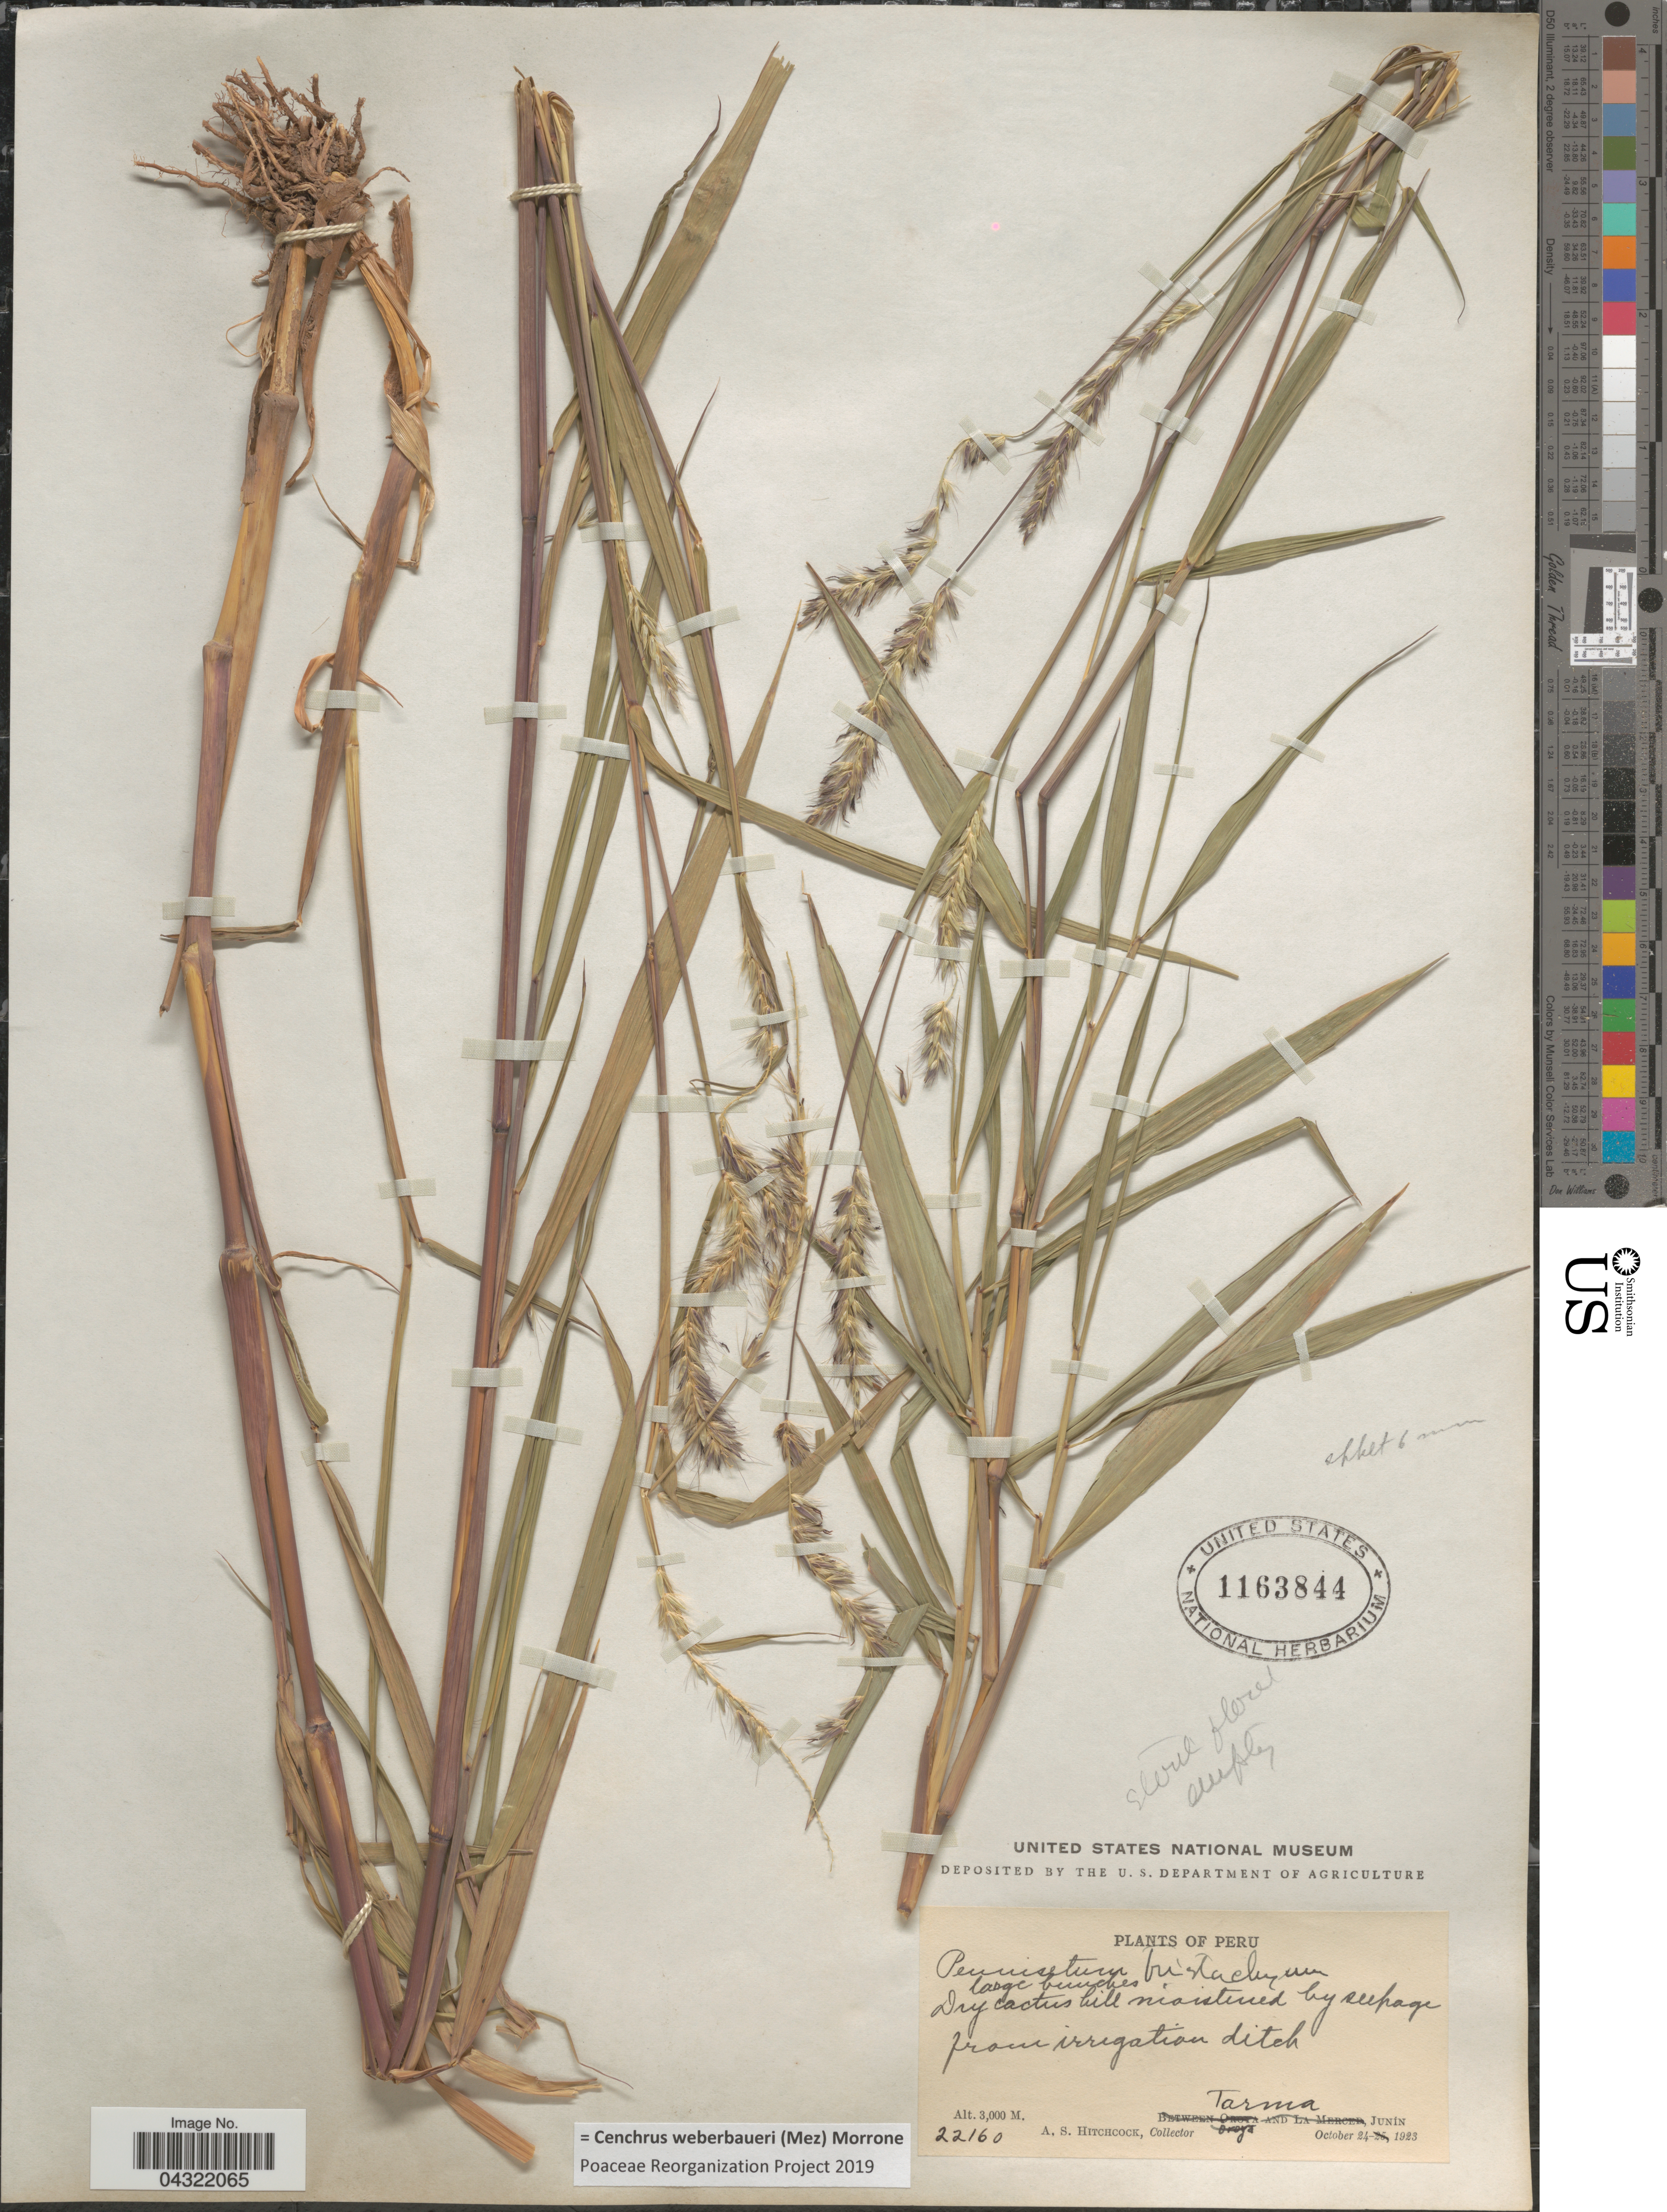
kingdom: Plantae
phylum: Tracheophyta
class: Liliopsida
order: Poales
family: Poaceae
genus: Cenchrus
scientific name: Cenchrus weberbaueri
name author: (Mez) Morrone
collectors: A. S. Hitchcock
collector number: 22160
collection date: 1923-10-24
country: Peru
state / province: Junín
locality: Tarma.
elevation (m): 3000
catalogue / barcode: US 1163844